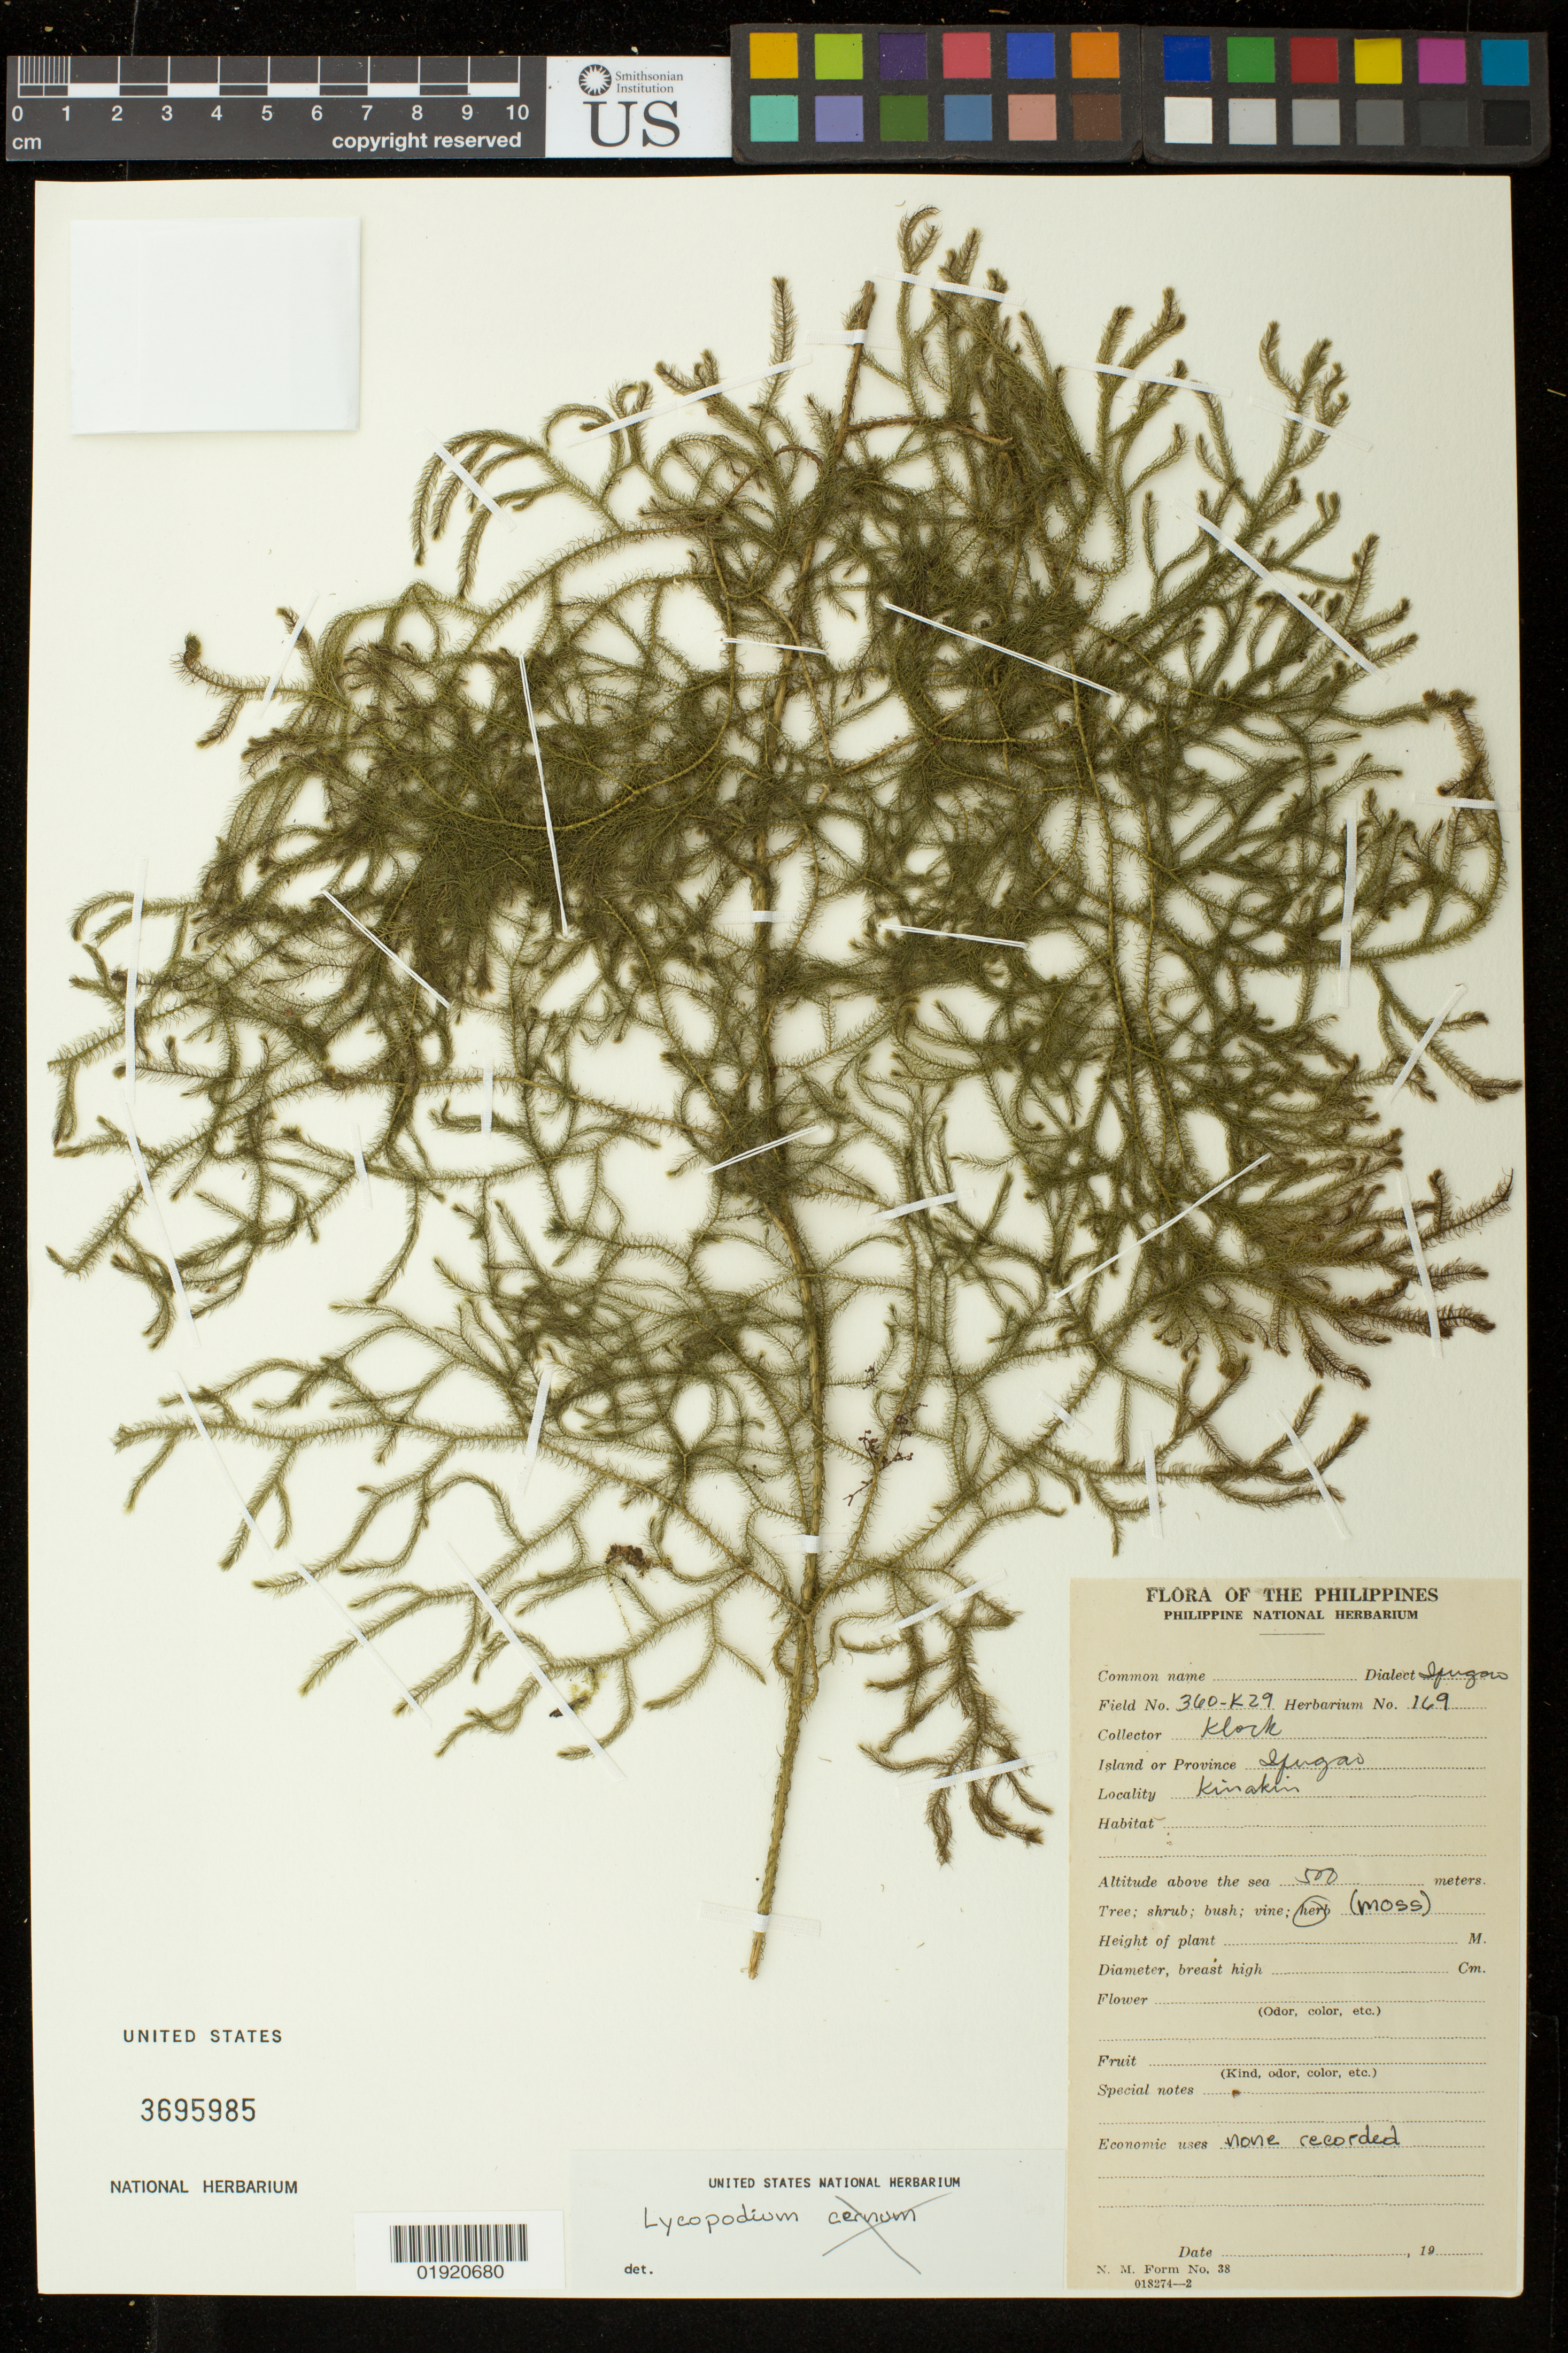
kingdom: Plantae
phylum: Tracheophyta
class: Lycopodiopsida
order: Lycopodiales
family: Lycopodiaceae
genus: Palhinhaea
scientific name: Palhinhaea cernua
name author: (L.) Vasc. & Franco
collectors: Klock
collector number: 38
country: Philippines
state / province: Cordillera (Administrative Region)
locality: Province: Ifugao. Locality: Kinakin.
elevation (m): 500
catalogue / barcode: US 3695985